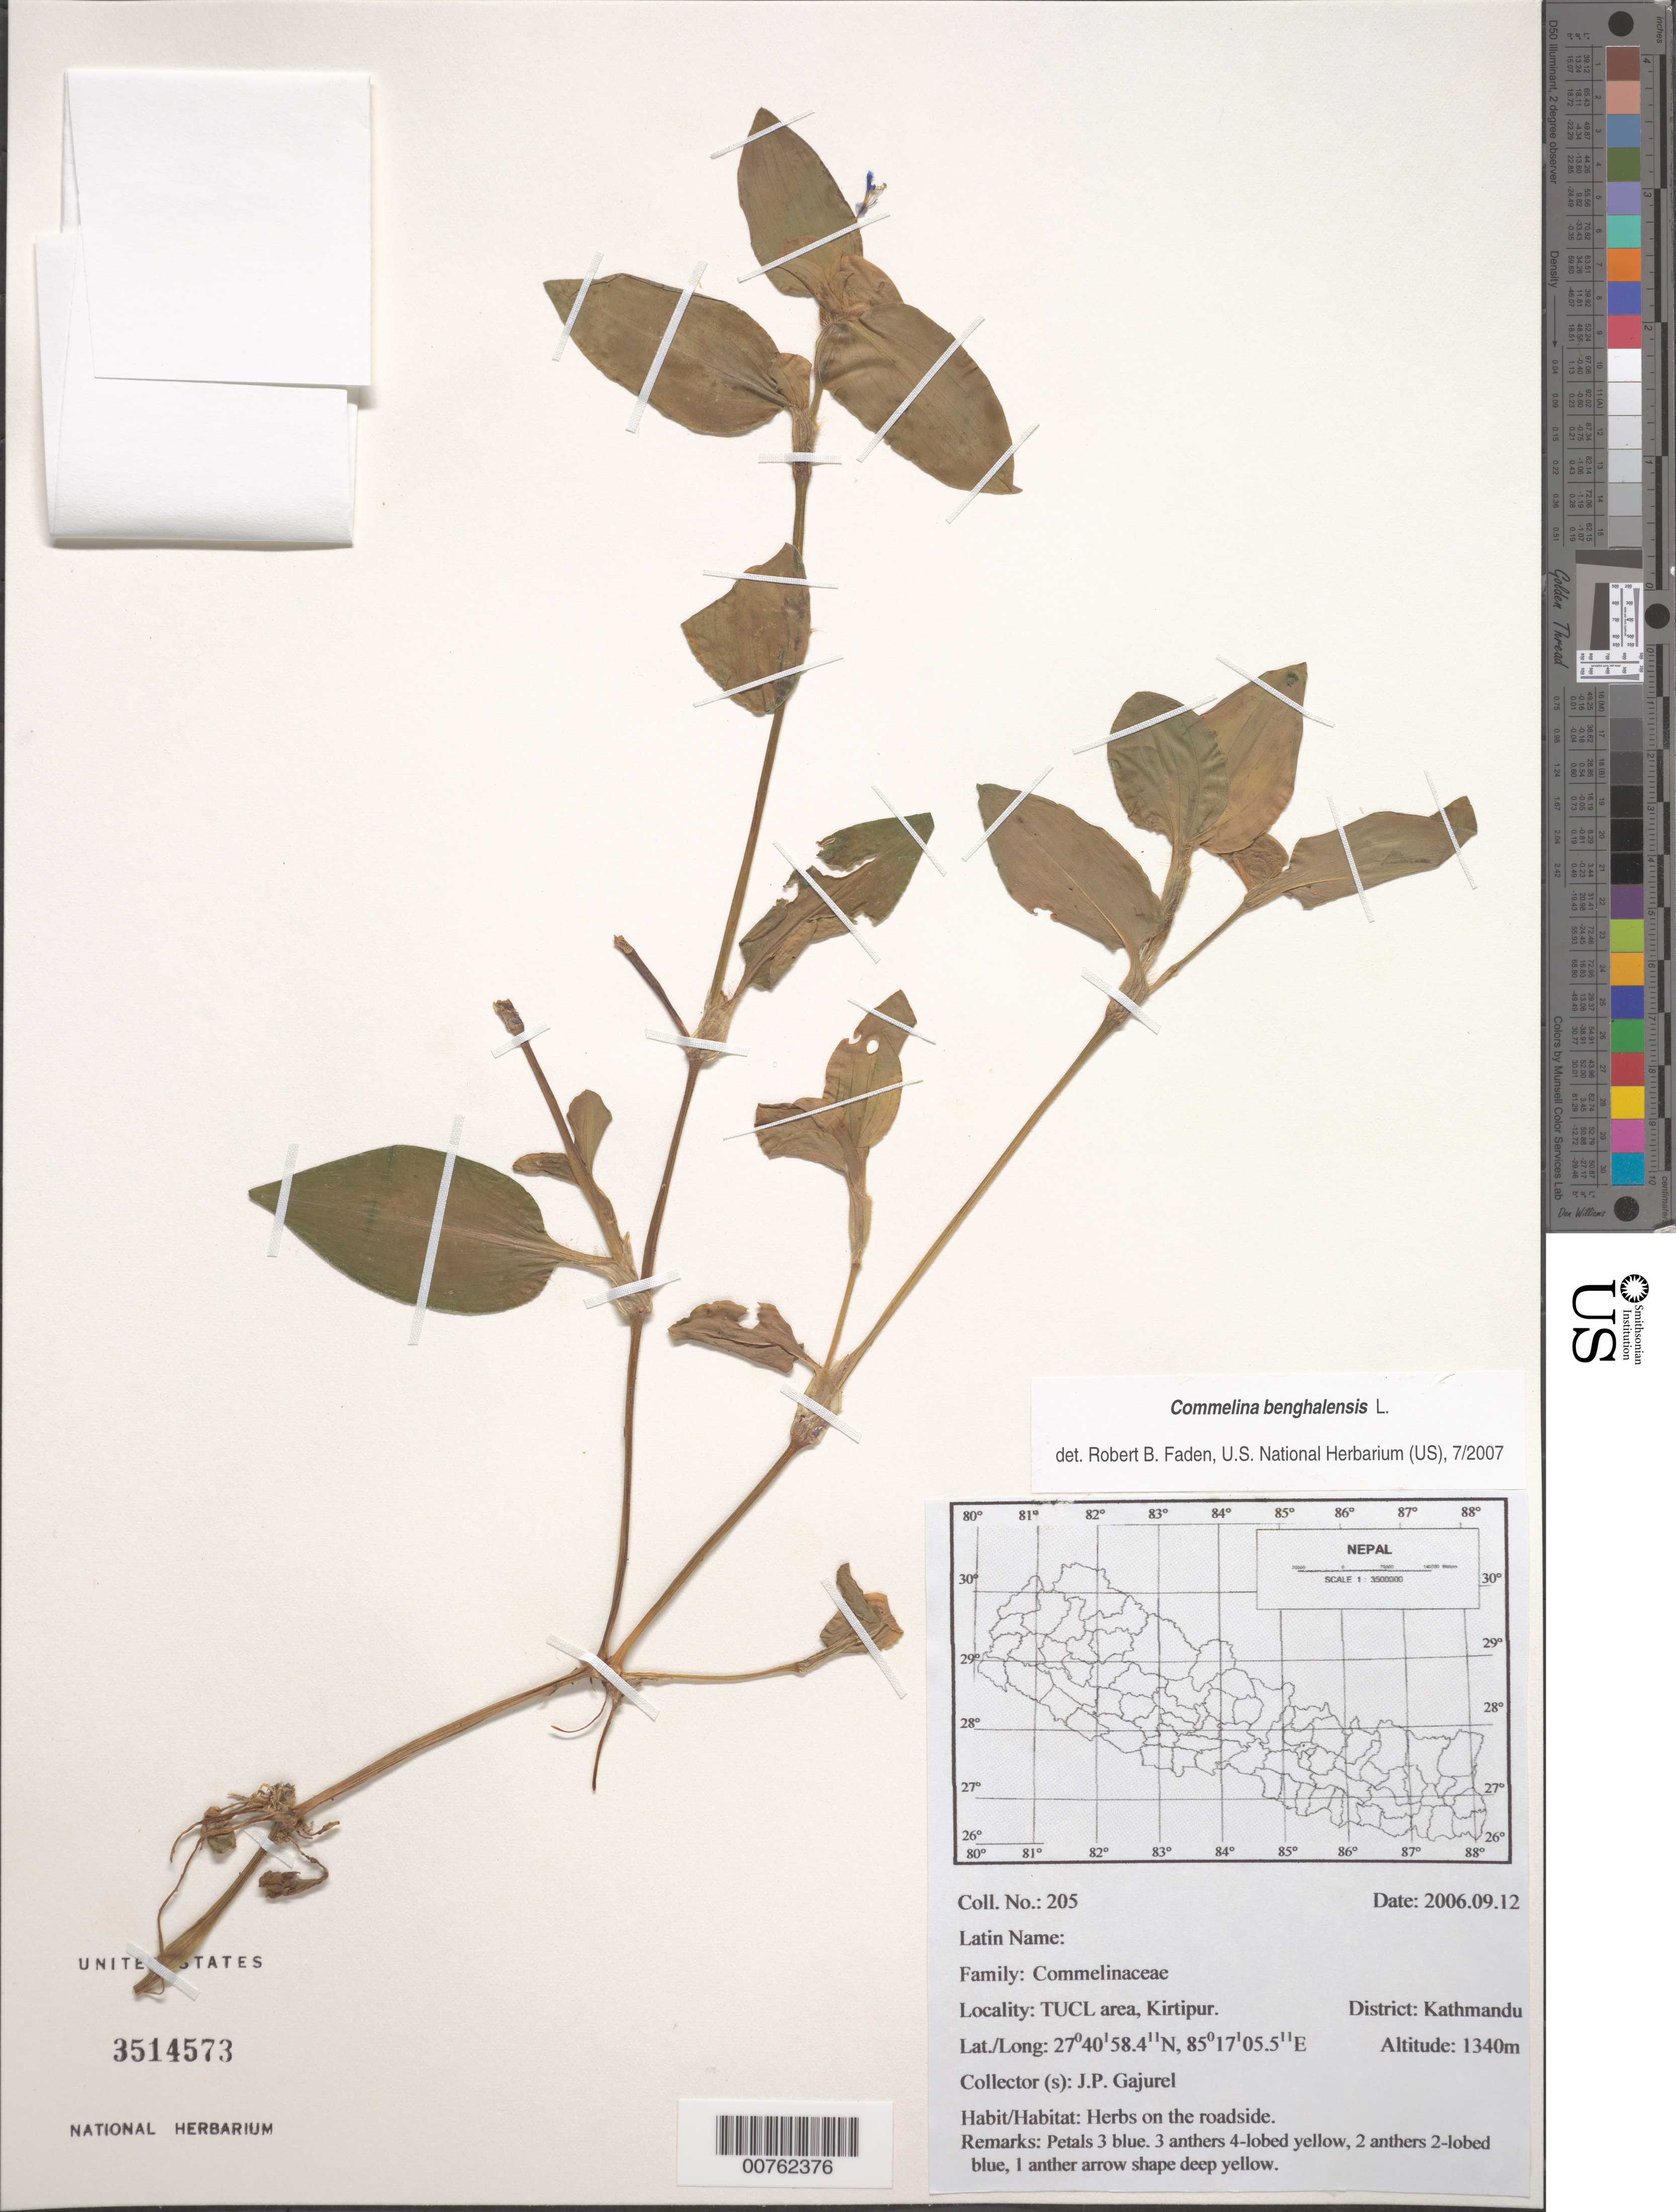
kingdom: Plantae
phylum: Tracheophyta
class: Liliopsida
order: Commelinales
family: Commelinaceae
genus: Commelina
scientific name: Commelina benghalensis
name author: L.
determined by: Faden, Robert B., (US), Smithsonian Institution - National Museum of Natural History (UNITED STATES)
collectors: J. Gajurel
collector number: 205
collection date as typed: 12 Sep 2006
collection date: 2006-09-12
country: Nepal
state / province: Bagmati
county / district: Kathmandu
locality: TUCL area, Kirtipur.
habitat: Herbs on the roadside.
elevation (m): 1340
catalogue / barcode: US 3514573